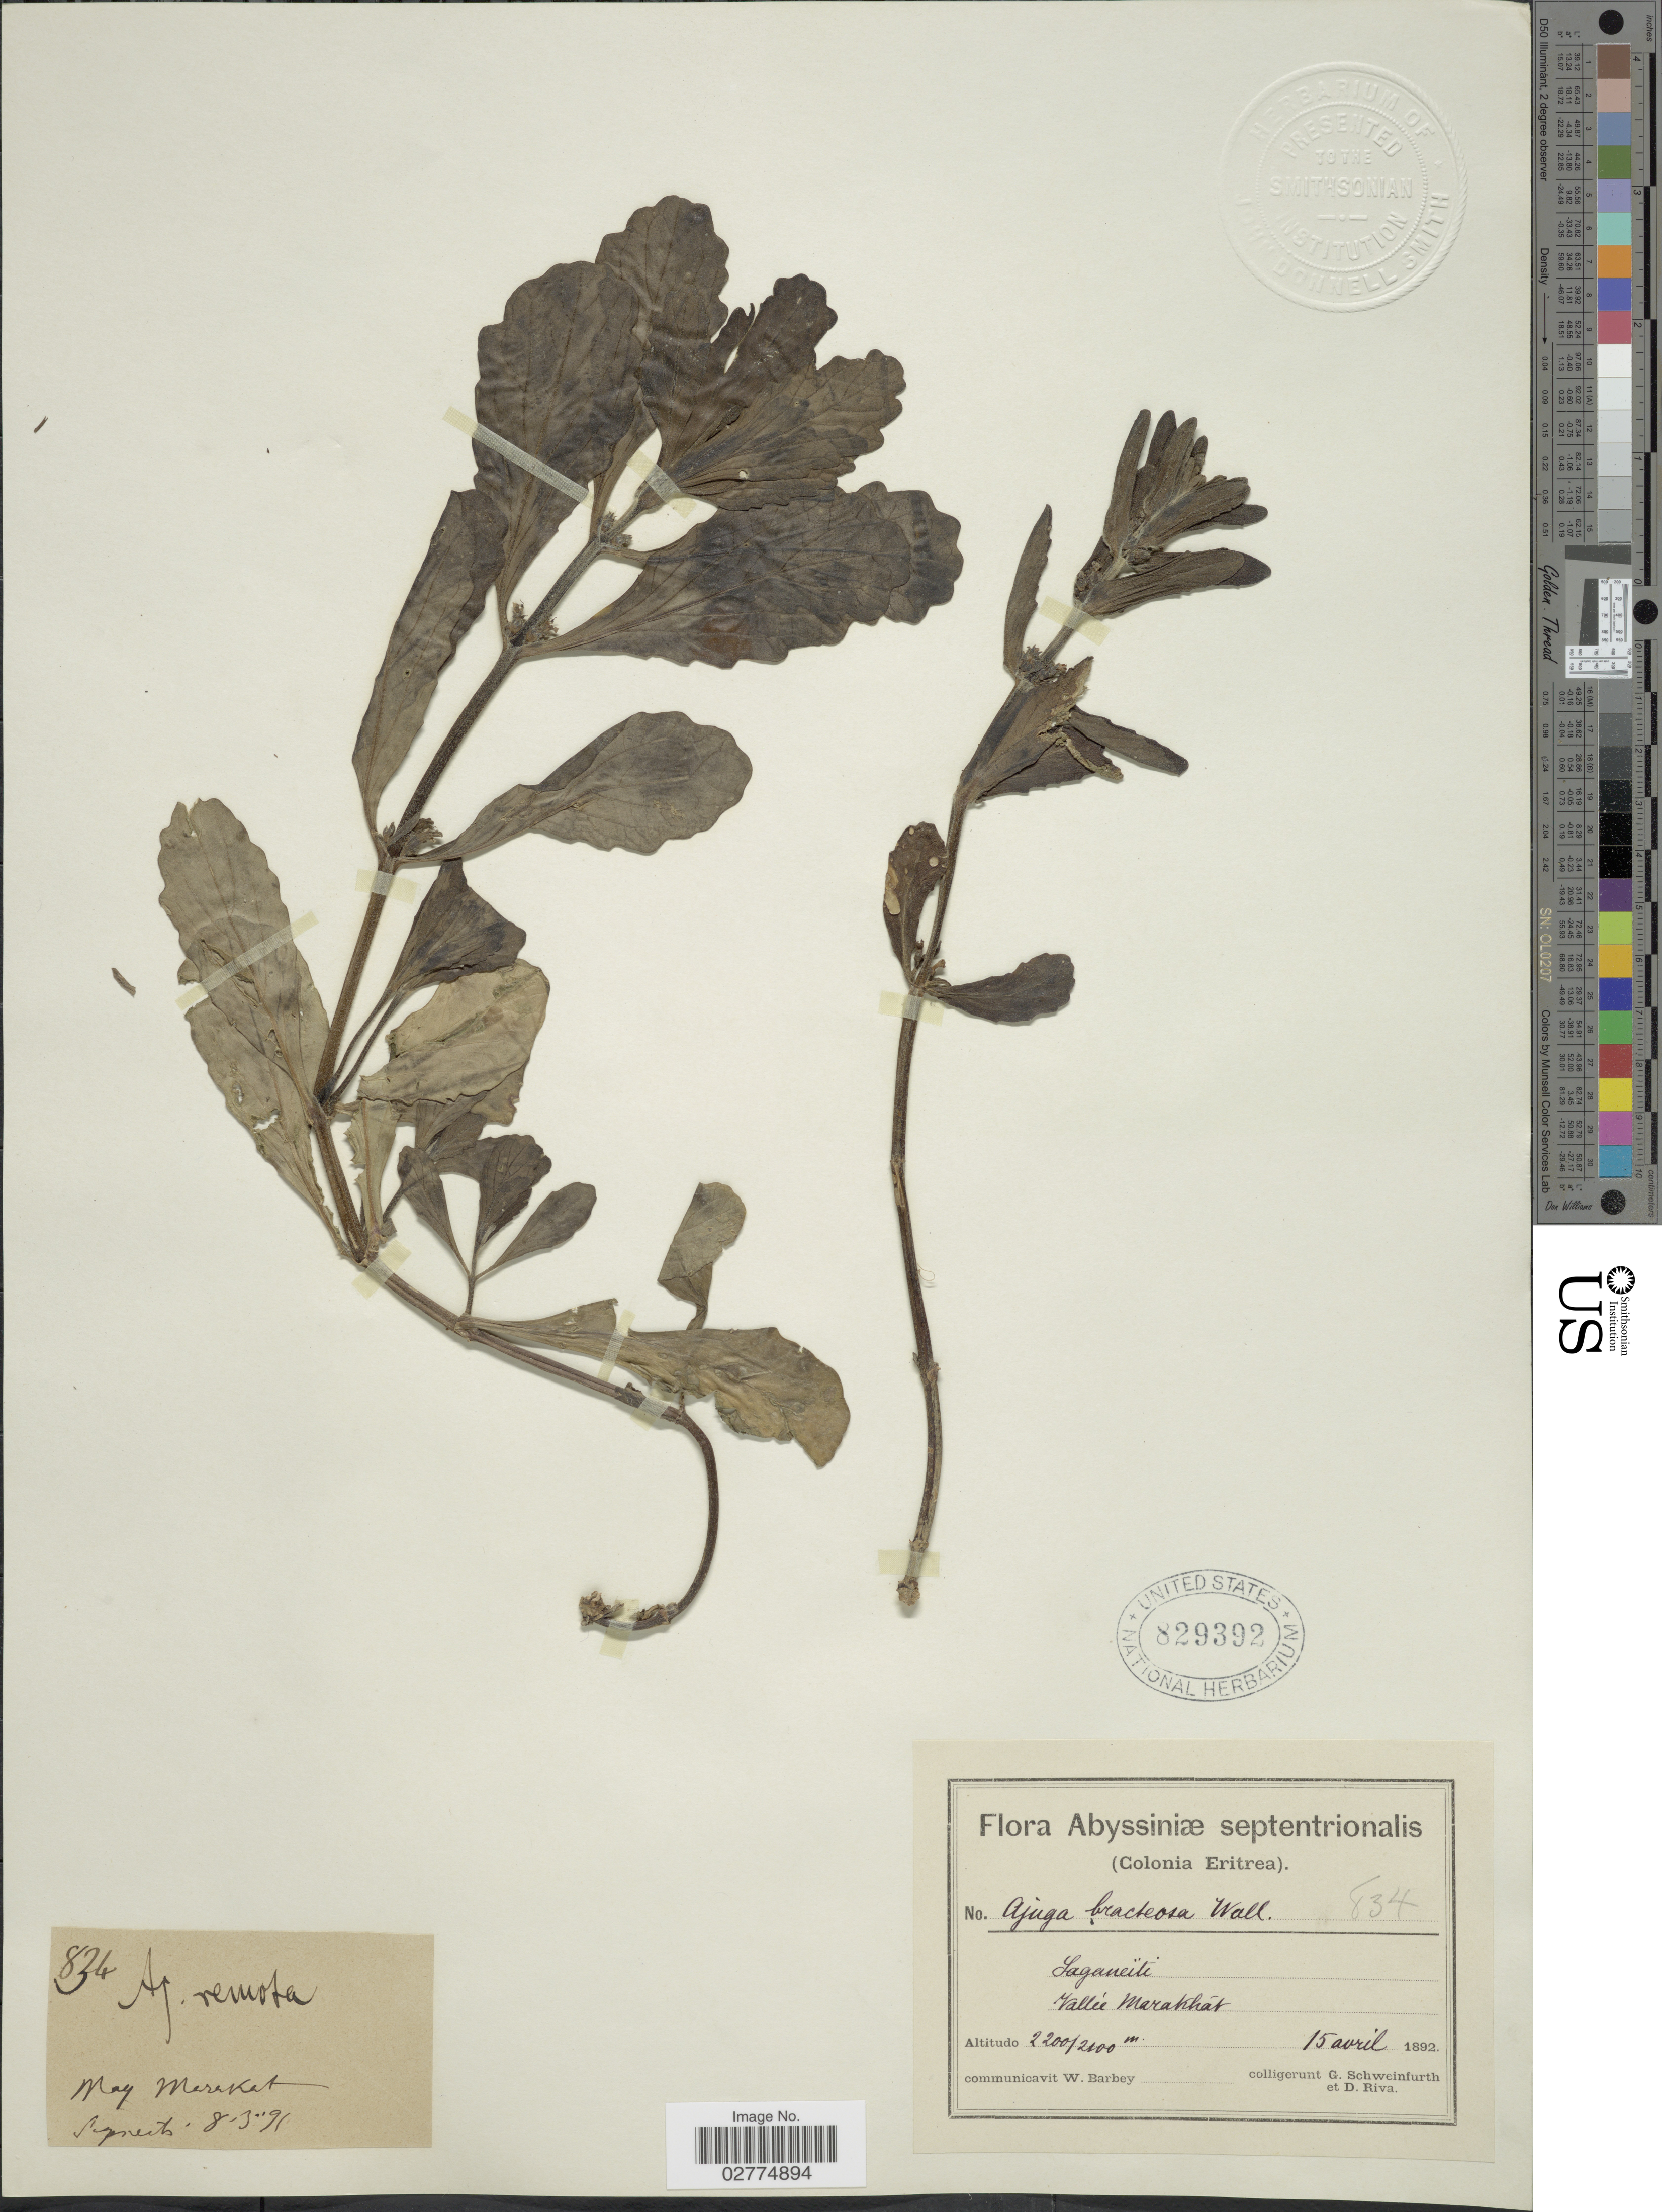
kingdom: Plantae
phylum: Tracheophyta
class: Magnoliopsida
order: Lamiales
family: Lamiaceae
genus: Ajuga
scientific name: Ajuga bracteosa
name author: Wall. ex Benth.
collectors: G. A. Schweinfurth (herbarium) & D. Riva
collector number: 834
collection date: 1892-04-15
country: Eritrea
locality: Abyssiniæ septentrionalis (Colonia Eritrea), Saganeïti, Vallée MaraKhat.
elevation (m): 2100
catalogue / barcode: US 829392